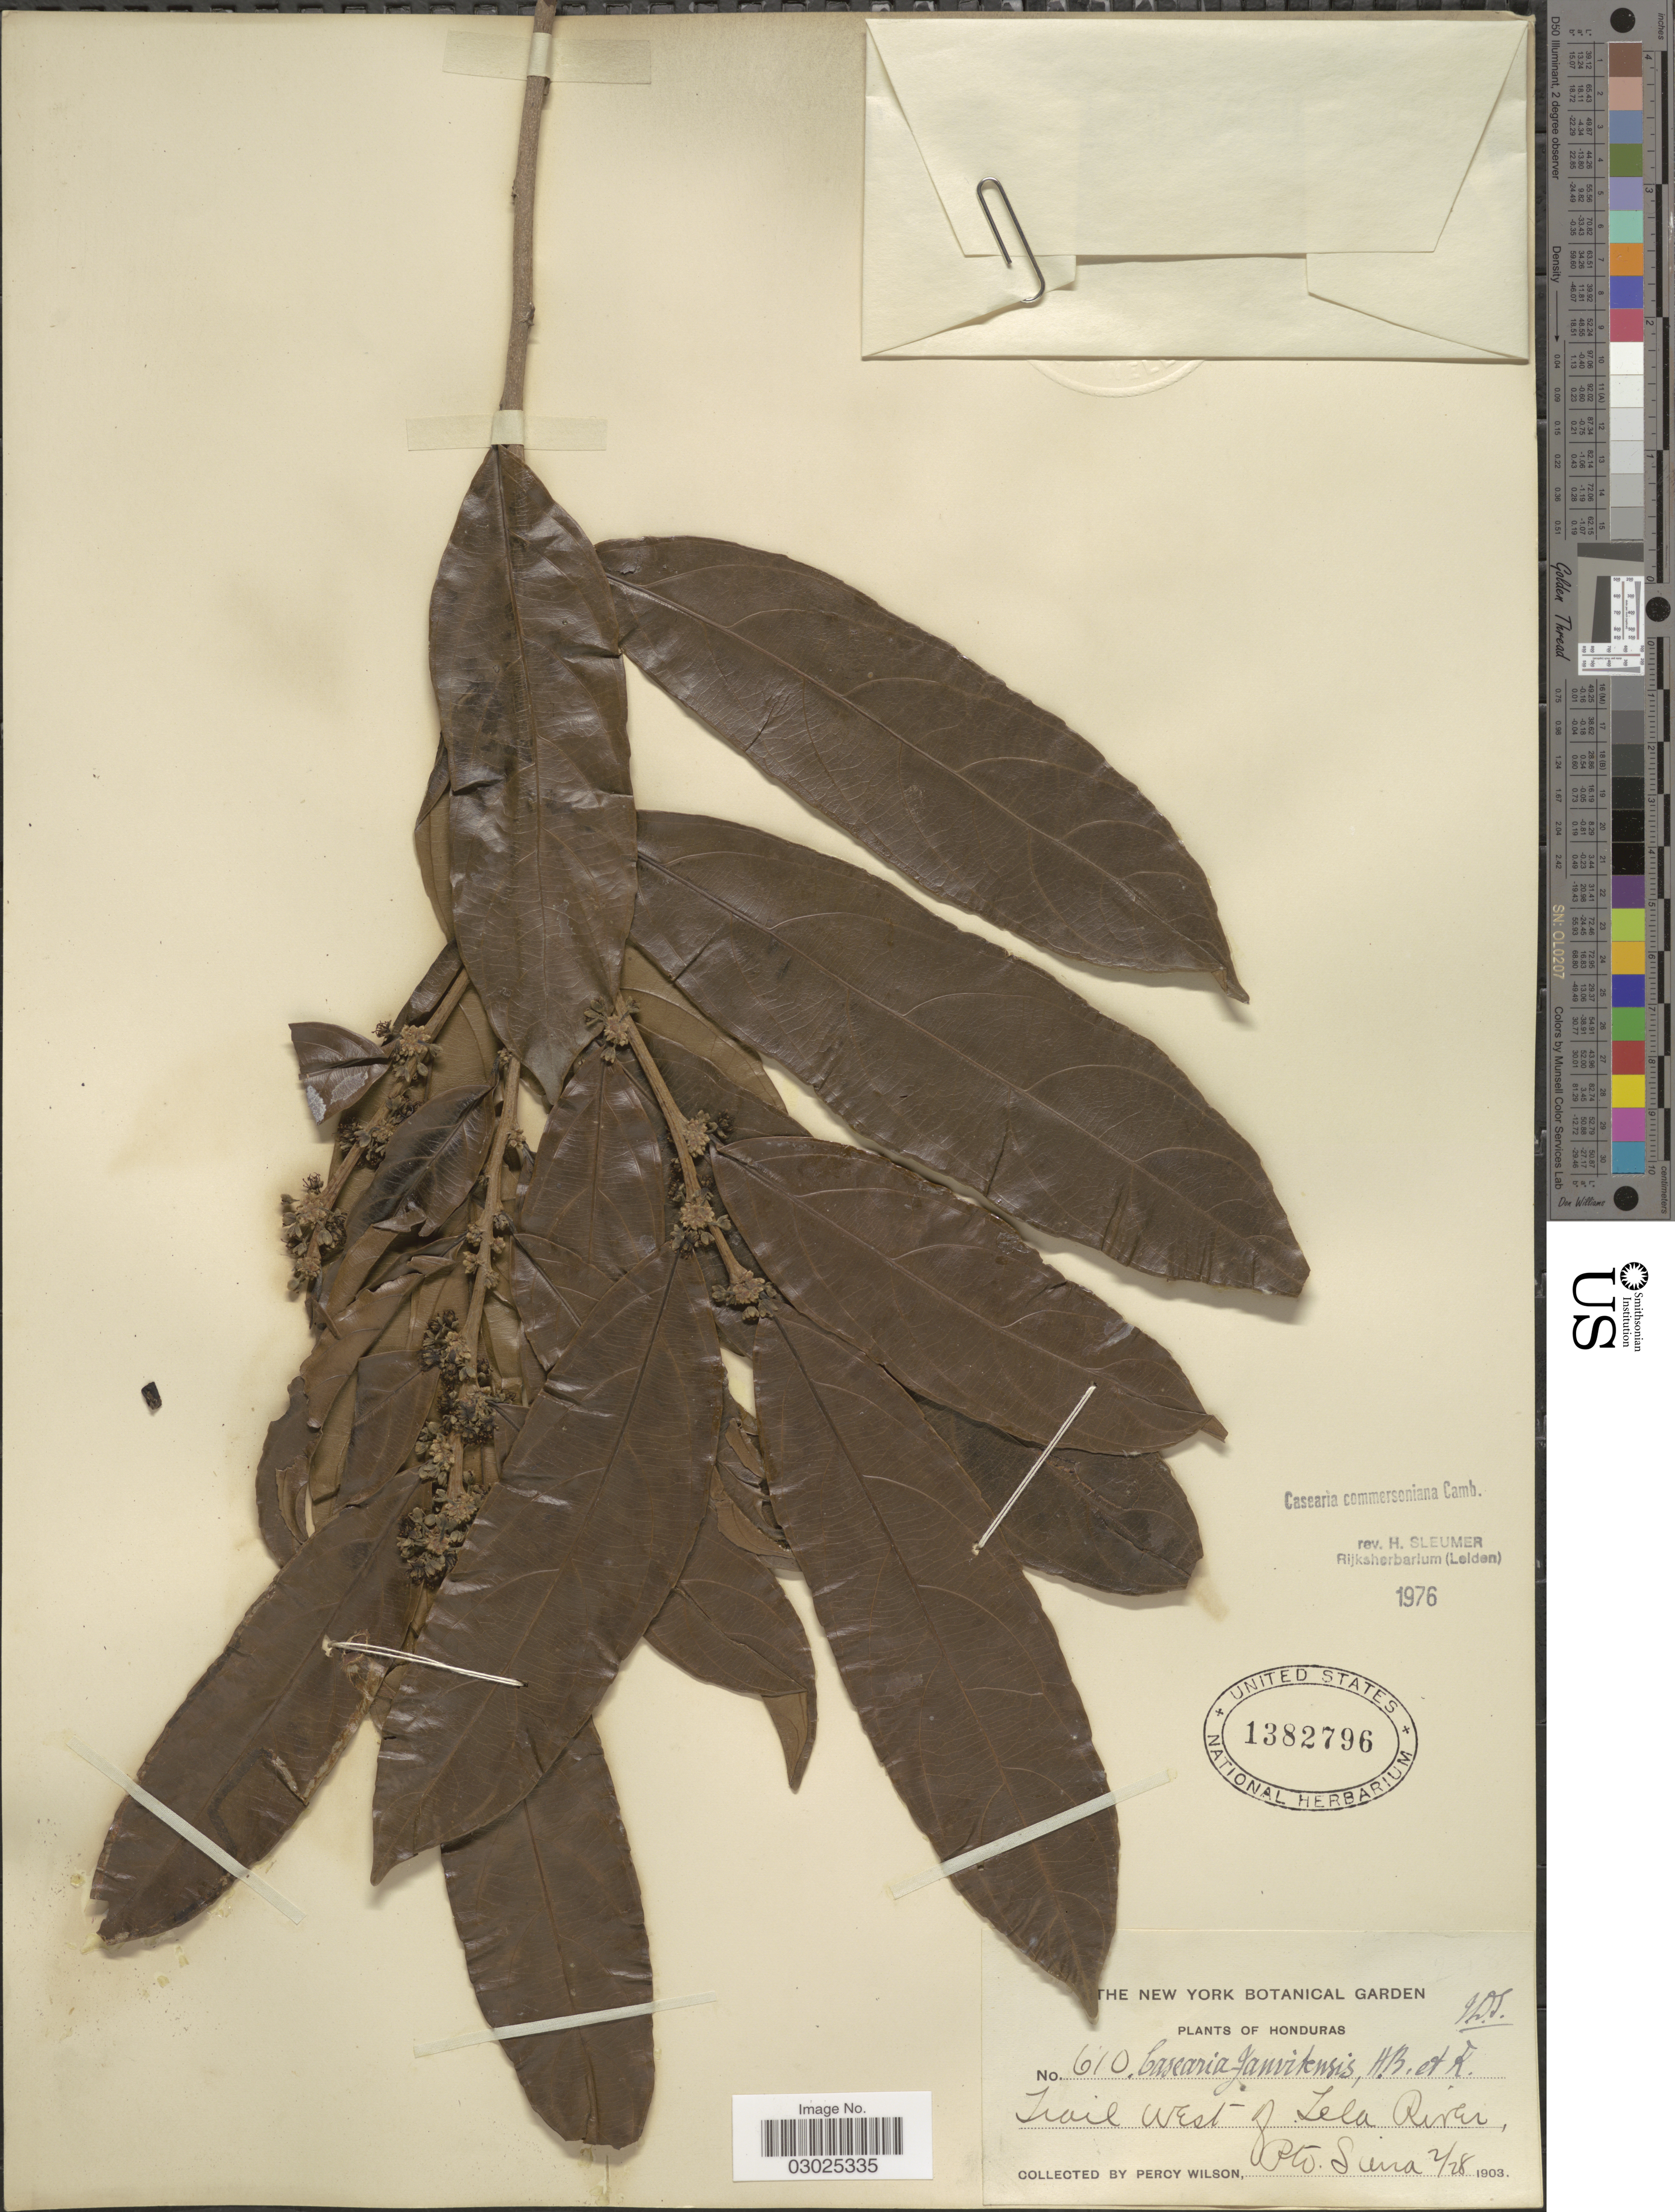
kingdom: Plantae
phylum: Tracheophyta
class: Magnoliopsida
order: Malpighiales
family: Salicaceae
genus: Piparea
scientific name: Piparea dentata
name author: Aubl.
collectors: P. Wilson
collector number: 610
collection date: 1903-02-28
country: Honduras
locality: Trail west of Tela River, Pto. Sierra.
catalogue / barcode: US 1382796